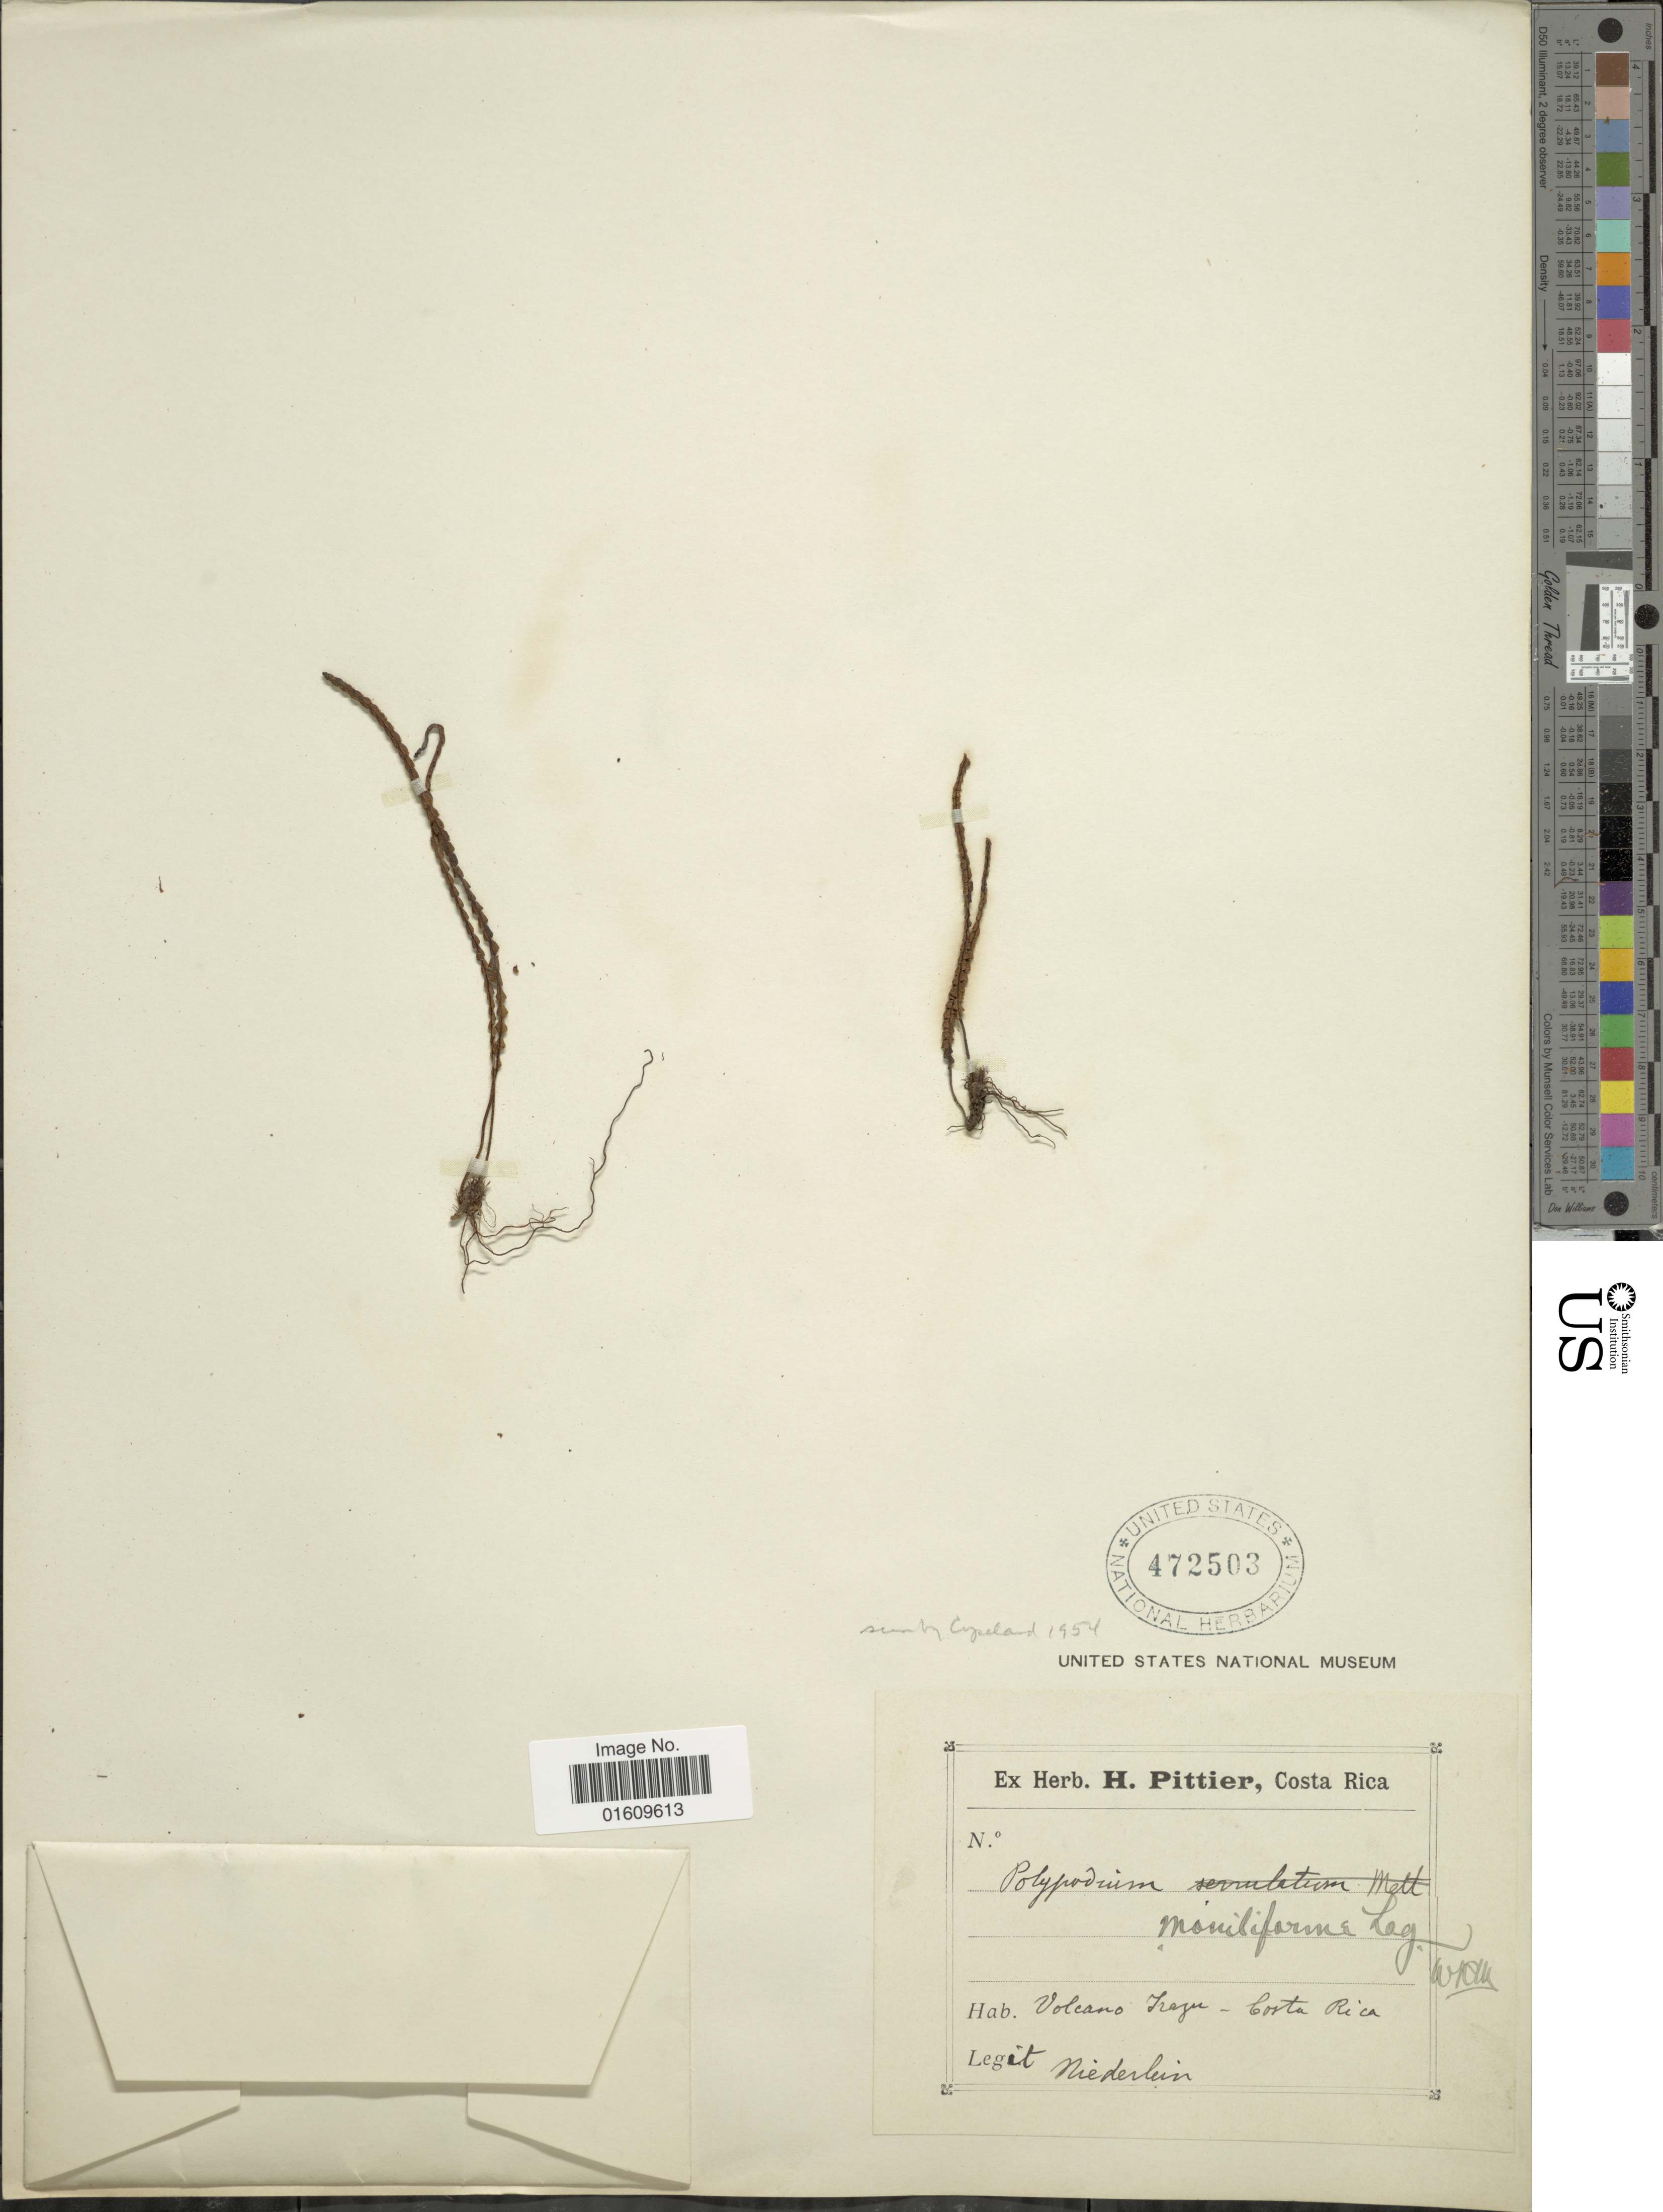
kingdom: Plantae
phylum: Tracheophyta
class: Polypodiopsida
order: Polypodiales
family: Polypodiaceae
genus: Melpomene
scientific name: Melpomene moniliformis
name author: (Lag. ex Sw.) A.R. Sm. & R.C. Moran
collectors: Niederlein, --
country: Costa Rica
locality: Volcano Irazu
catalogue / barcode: US 472503